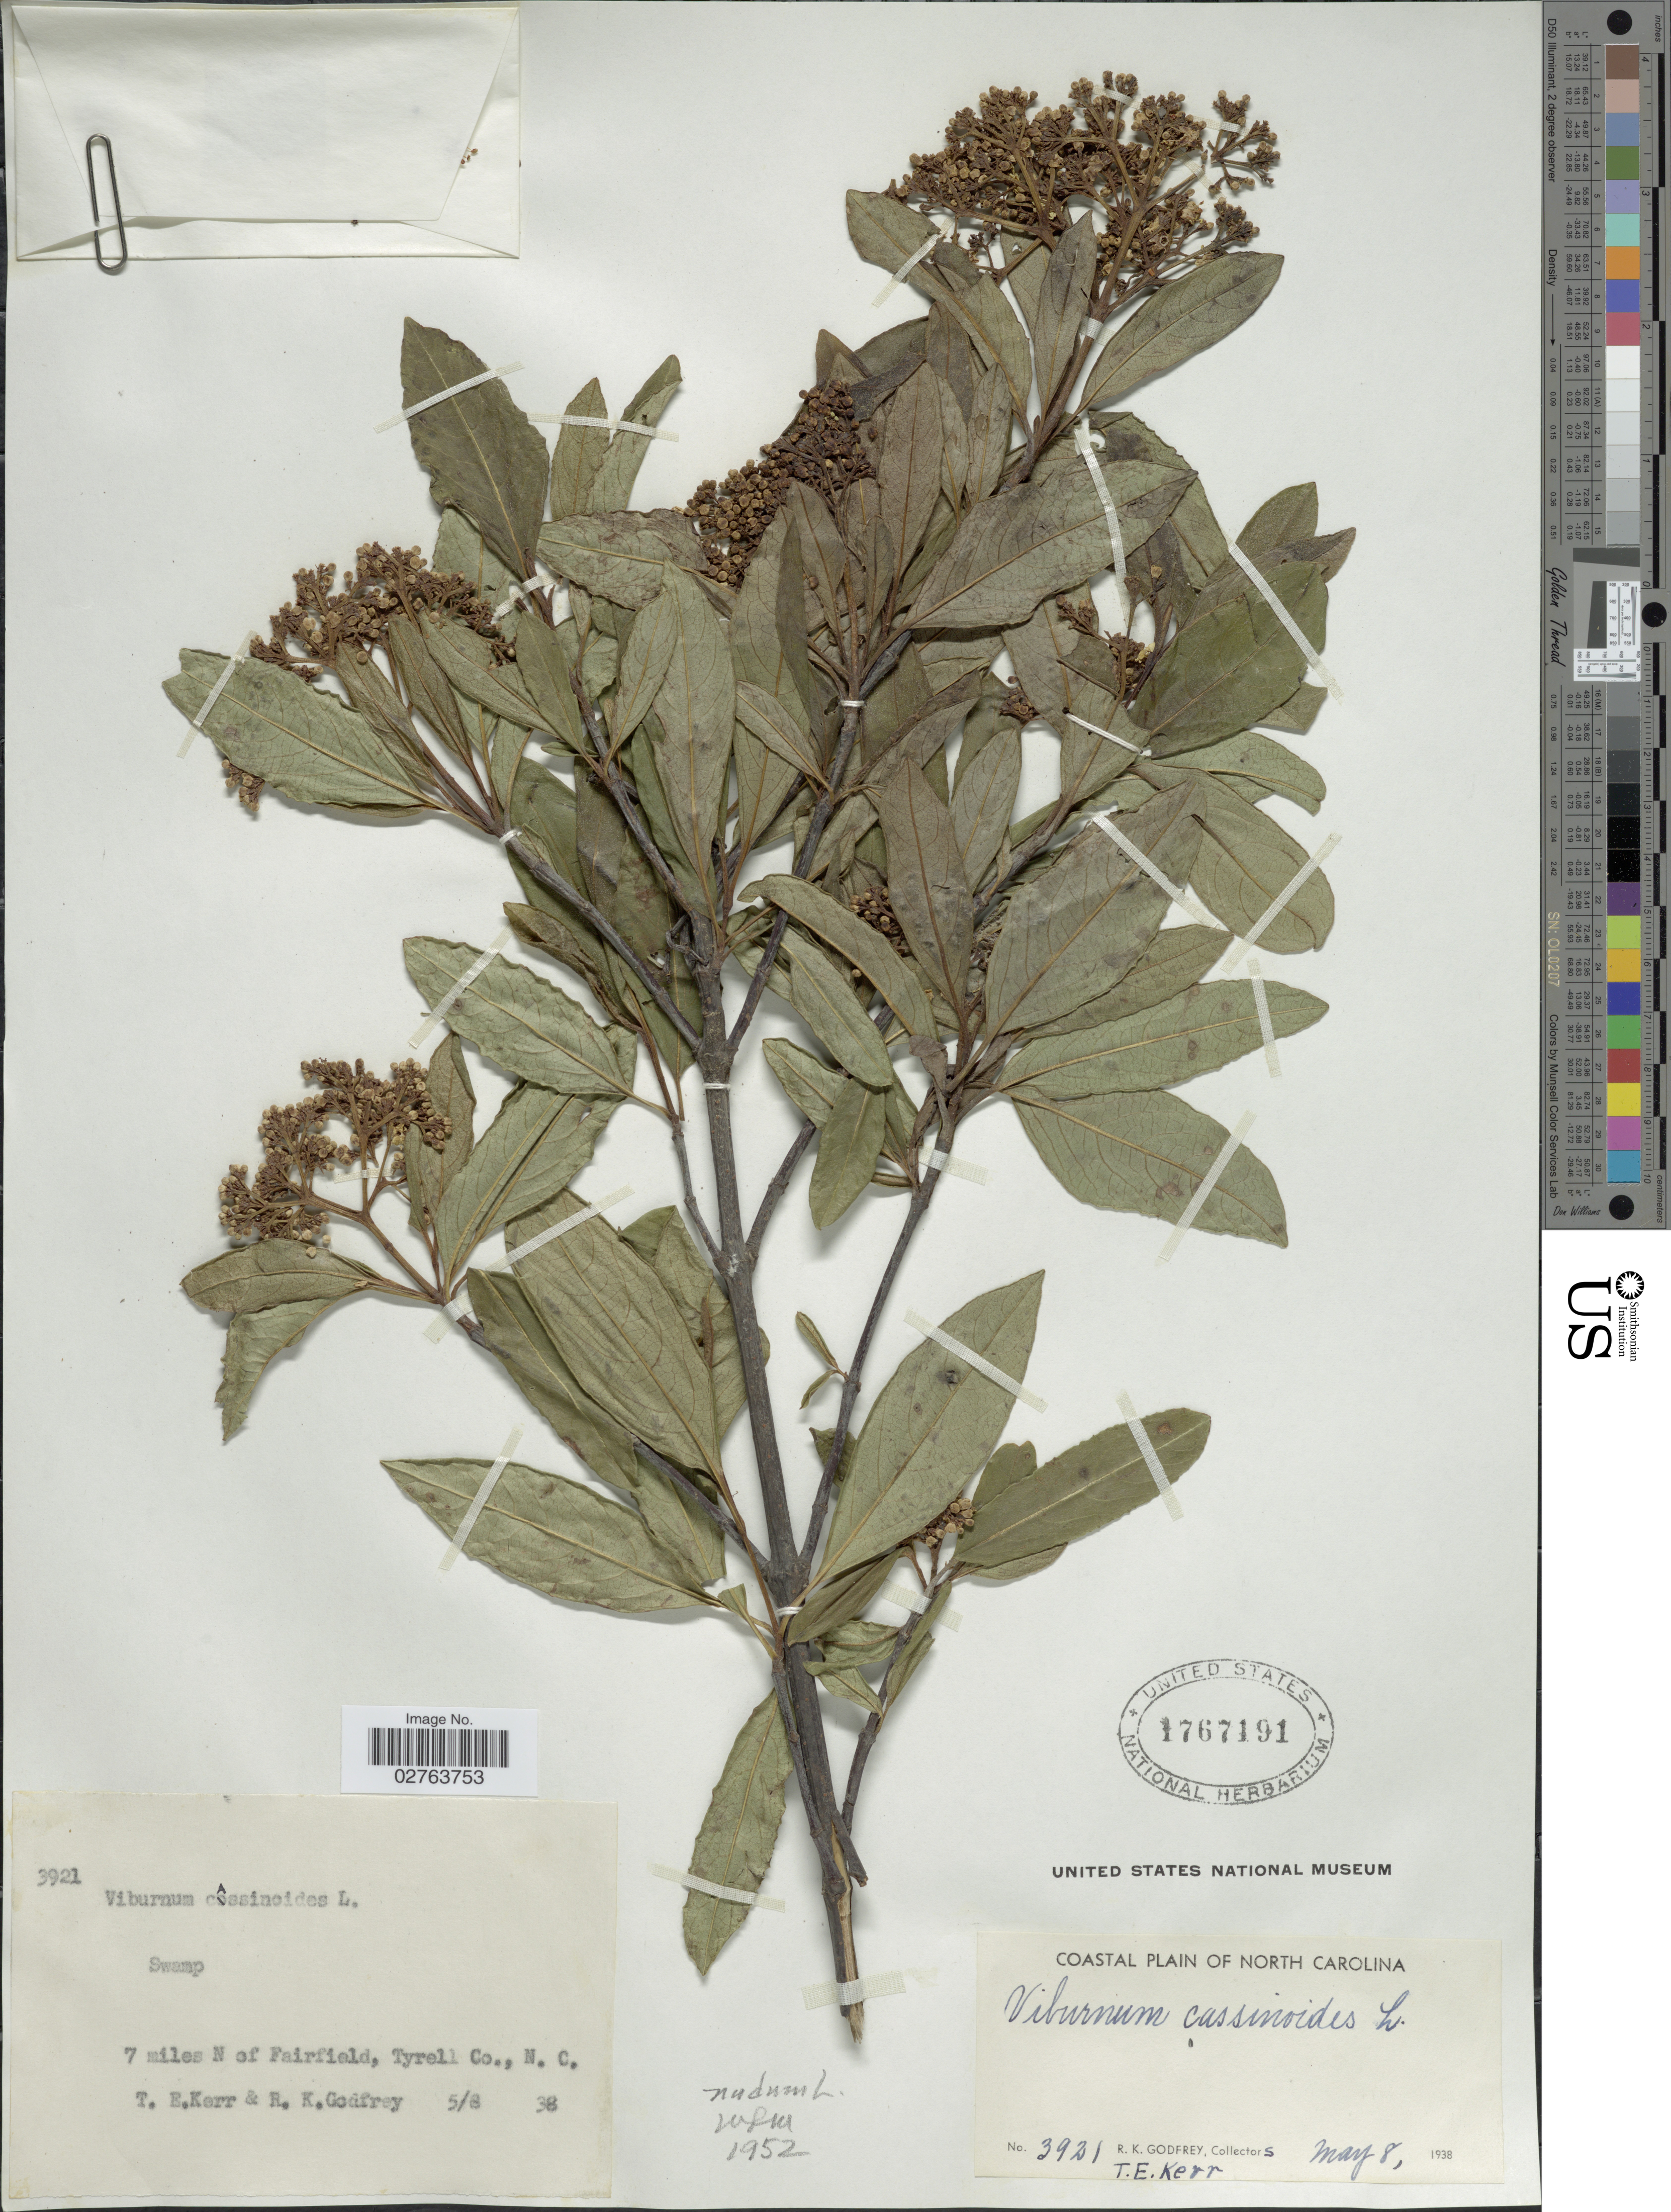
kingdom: Plantae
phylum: Tracheophyta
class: Magnoliopsida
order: Dipsacales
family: Viburnaceae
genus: Viburnum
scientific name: Viburnum nudum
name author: L.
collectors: R. K. Godfrey & T. E. Kerr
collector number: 3921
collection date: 1938-08-05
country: United States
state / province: North Carolina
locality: Coastal Plain of North Carolina. 7 miles N of Fairfield, Tyrell Co.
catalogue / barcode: US 1767191